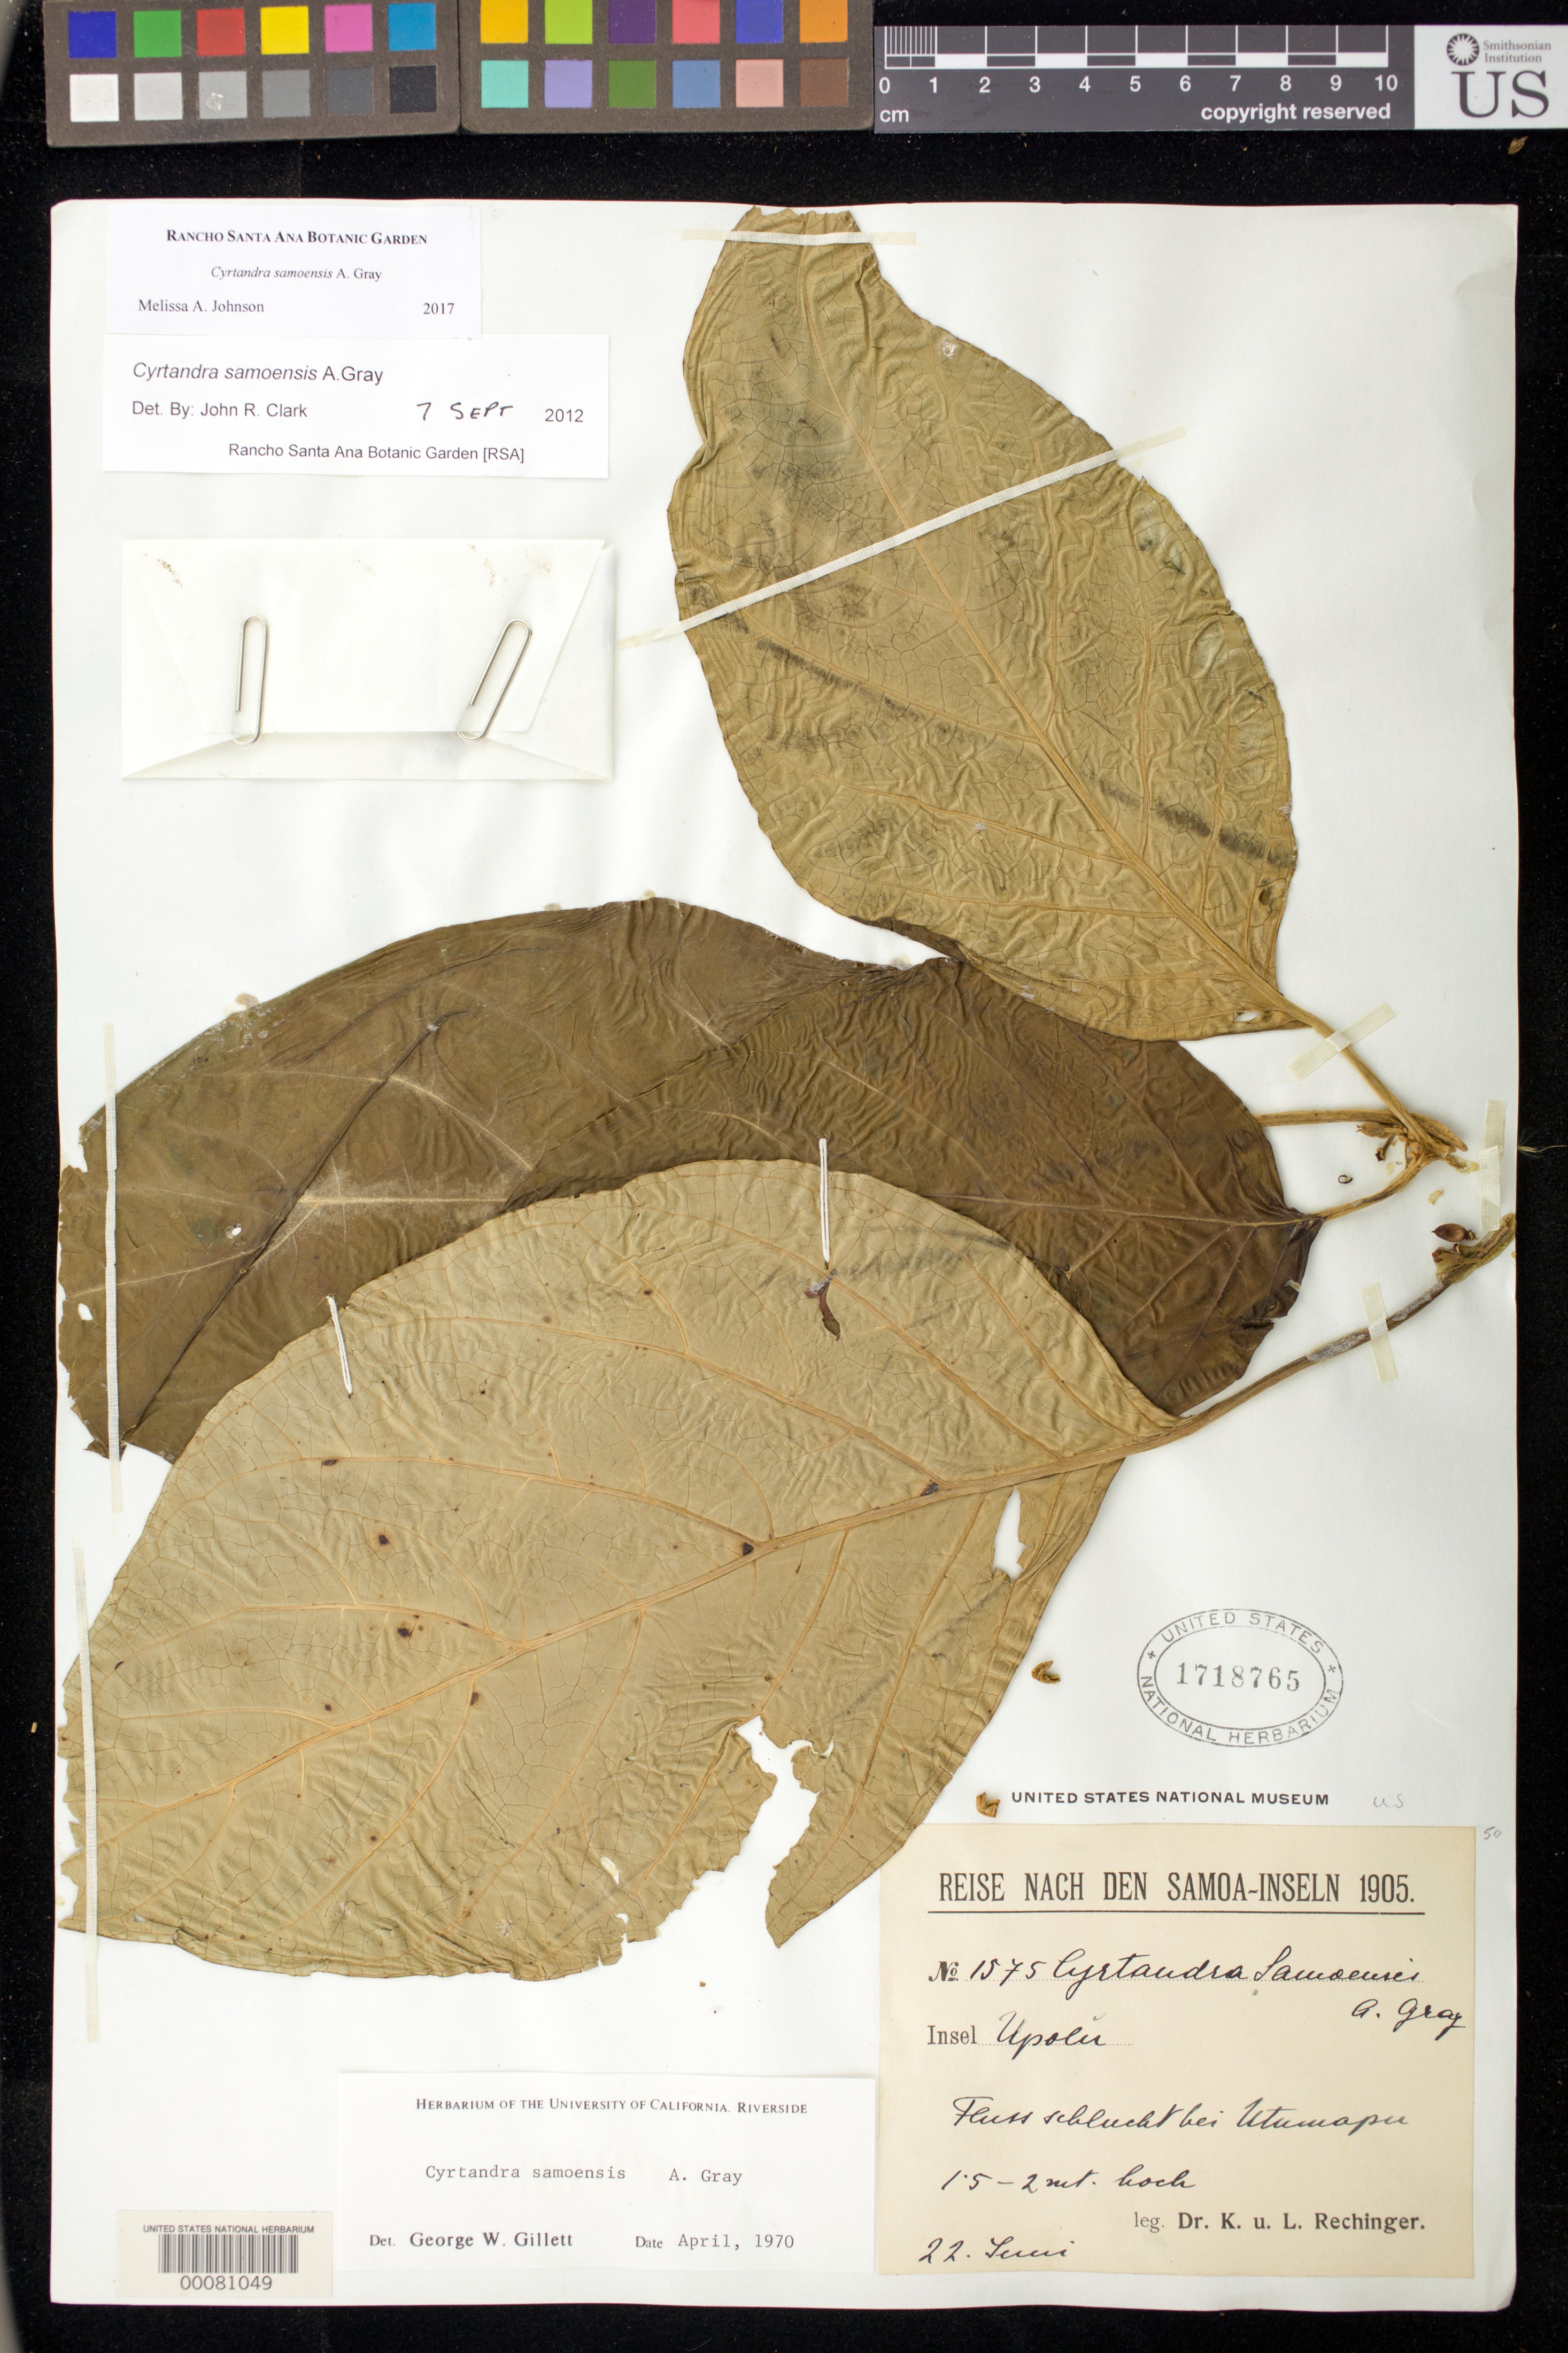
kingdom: Plantae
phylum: Tracheophyta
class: Magnoliopsida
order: Lamiales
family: Gesneriaceae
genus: Cyrtandra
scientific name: Cyrtandra samoensis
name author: A. Gray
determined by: Johnson, Melissa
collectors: K. Rechinger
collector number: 1575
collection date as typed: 22 Jun 1905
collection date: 1905-06-22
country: Samoa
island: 'Upolu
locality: Upolu, By utumapu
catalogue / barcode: US 1718765